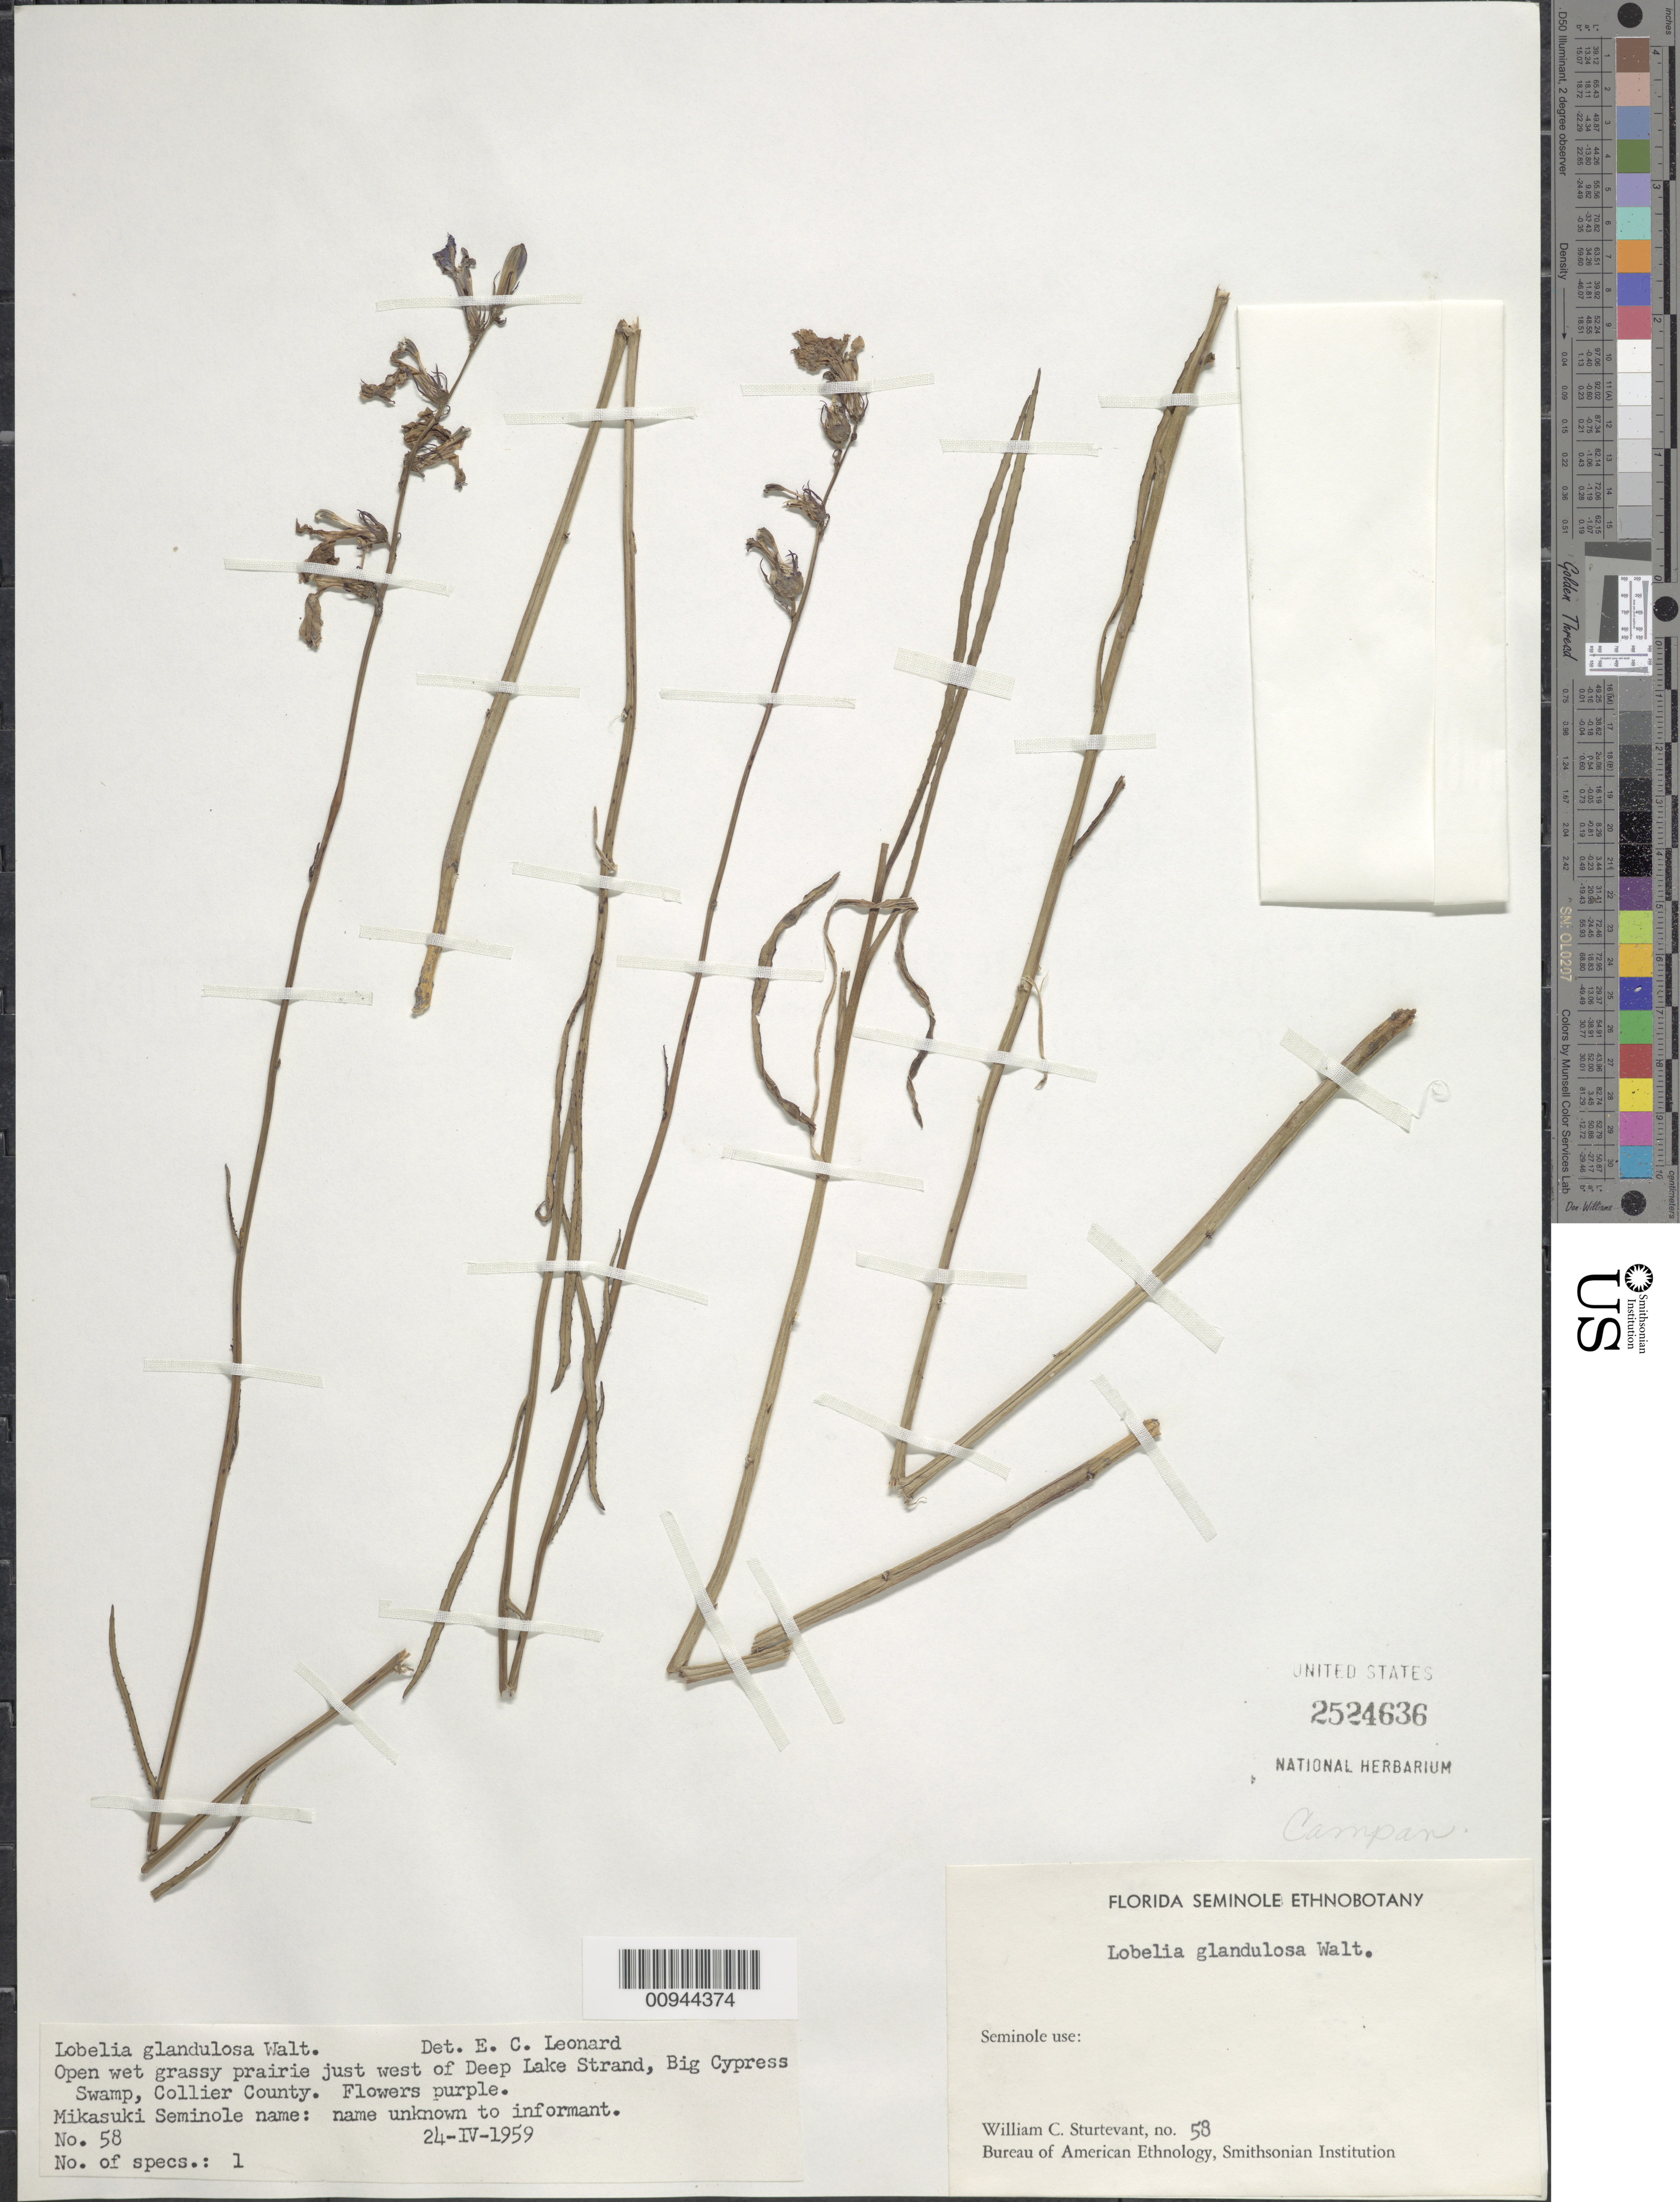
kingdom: Plantae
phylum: Tracheophyta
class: Magnoliopsida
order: Asterales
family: Campanulaceae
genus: Lobelia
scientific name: Lobelia glandulosa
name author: Walter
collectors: W. Sturtevant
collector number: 58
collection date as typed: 24 Apr 1959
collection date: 1959-04-24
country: United States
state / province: Florida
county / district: Collier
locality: Just west of Deep Lake Strand, Big Cypress swamp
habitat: open wet grassy prairie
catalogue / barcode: US 2524636